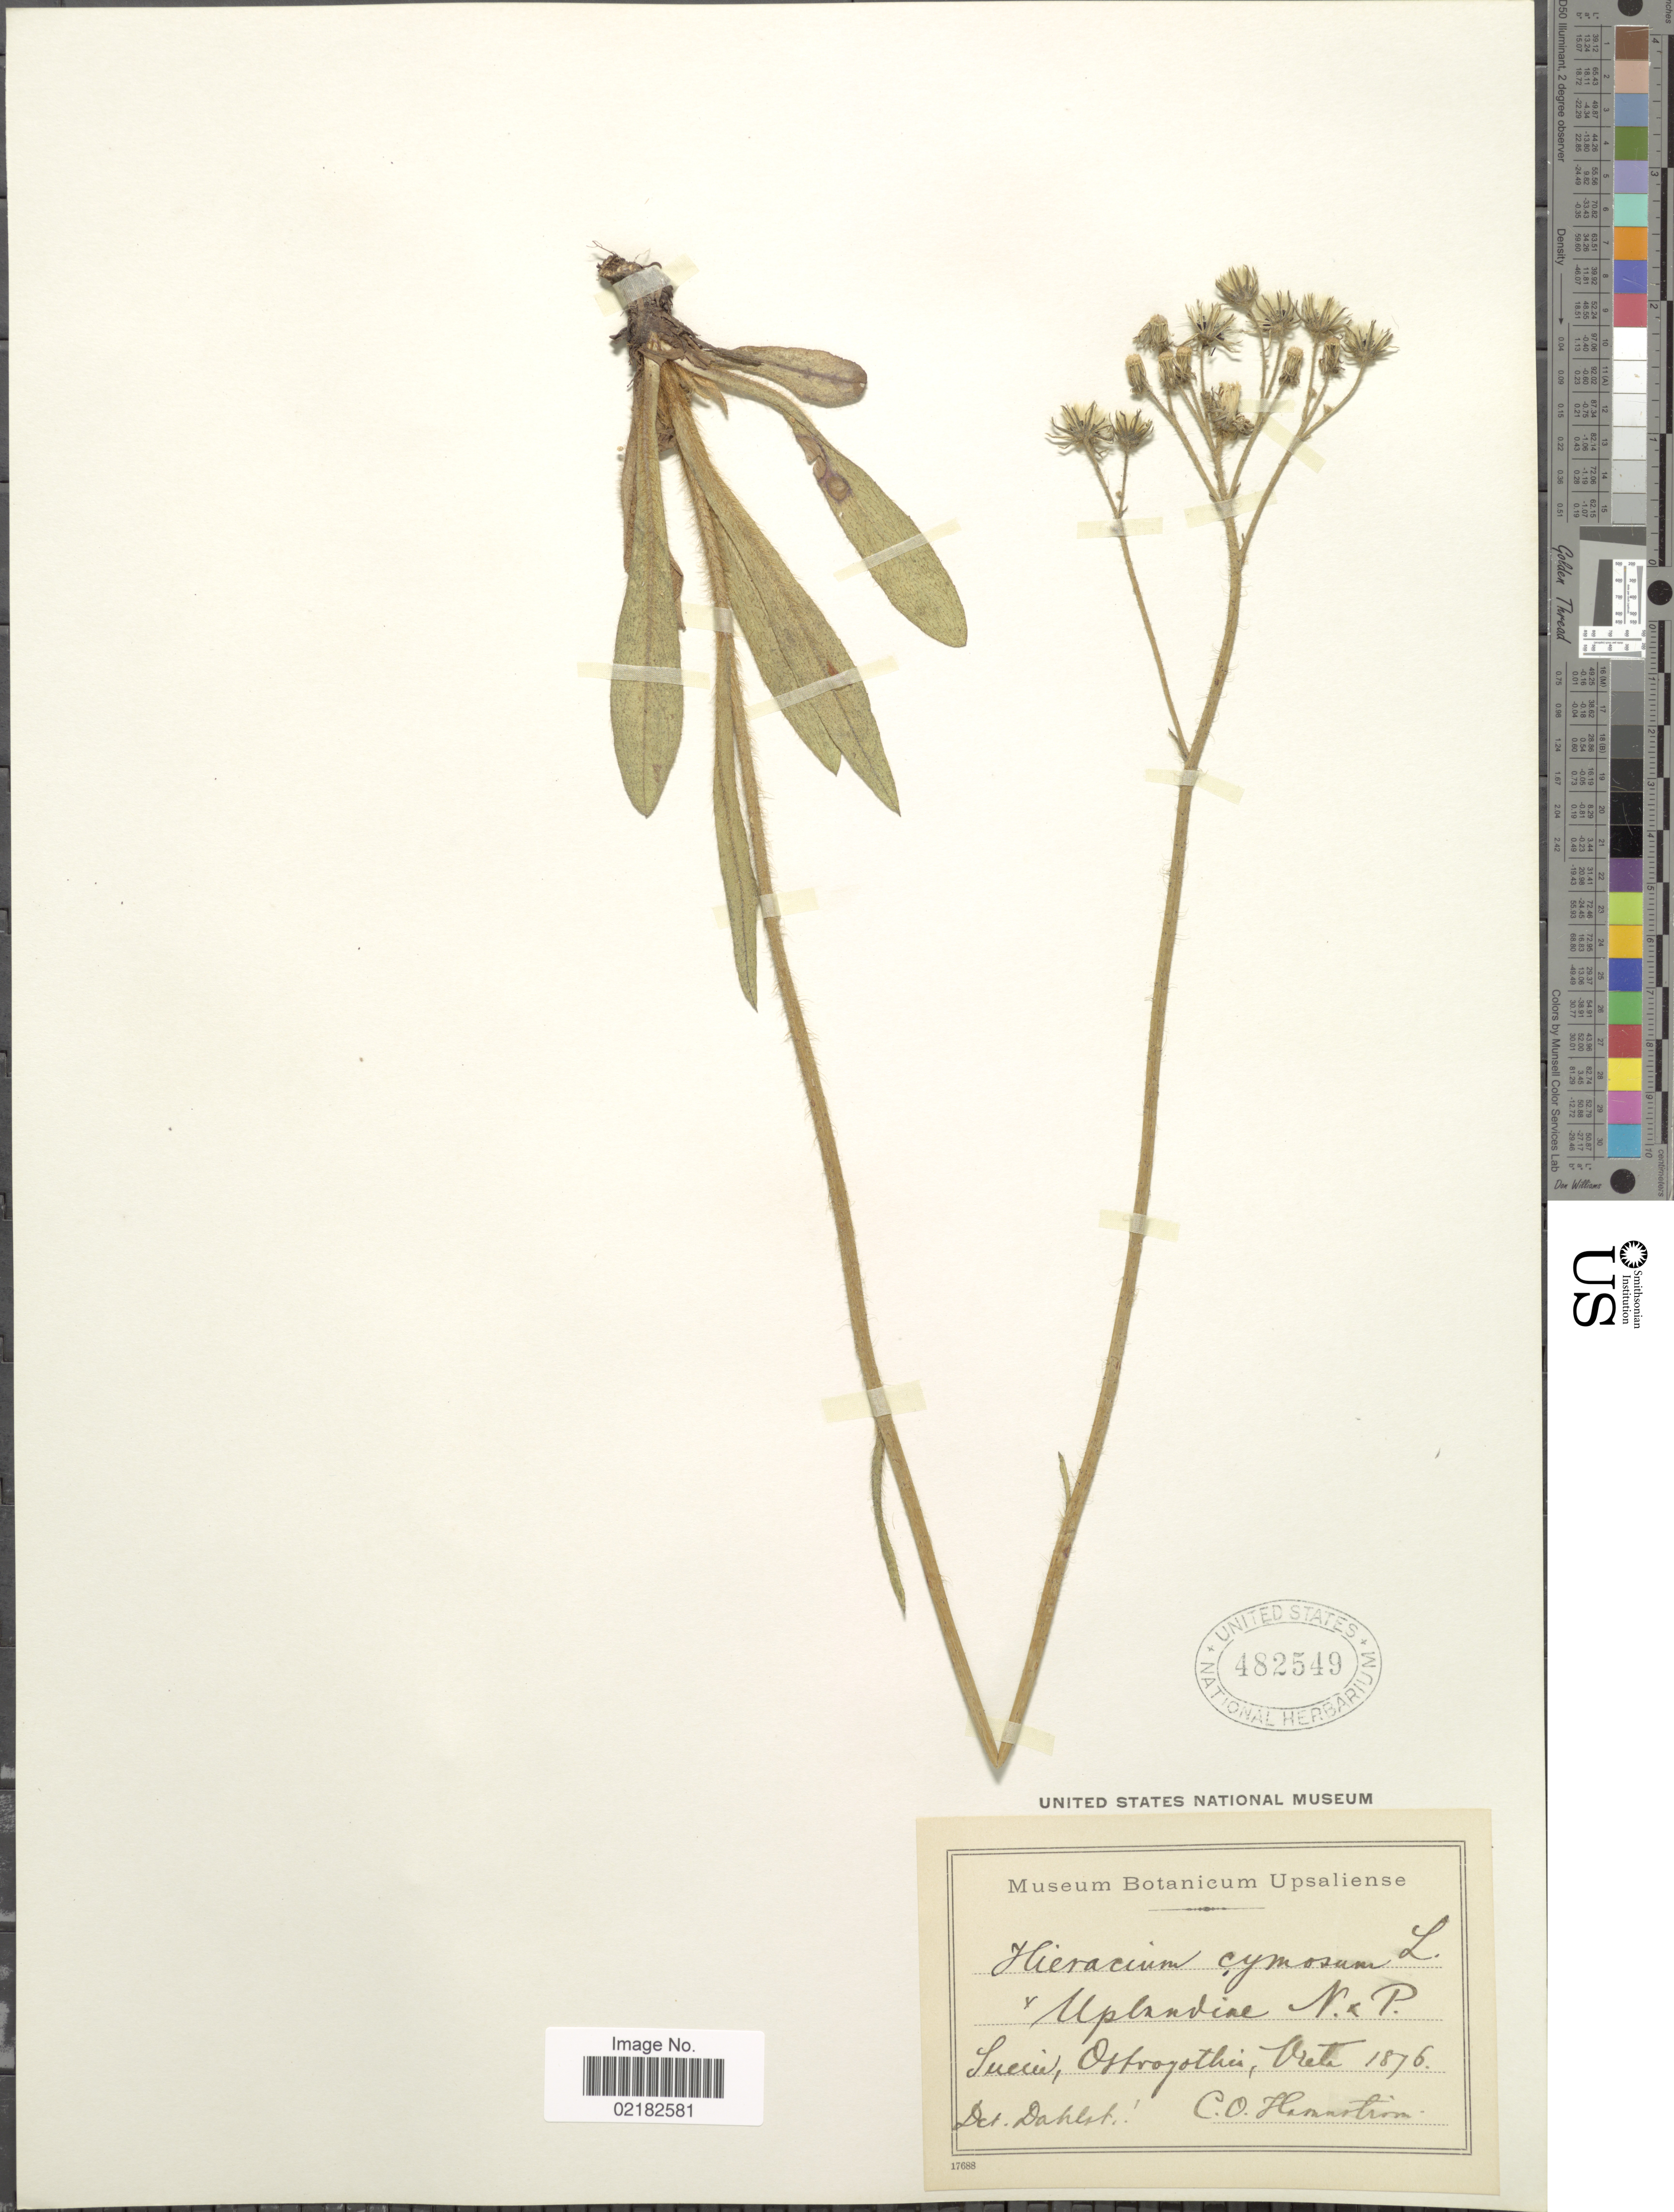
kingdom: Plantae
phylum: Tracheophyta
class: Magnoliopsida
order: Asterales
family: Asteraceae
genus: Pilosella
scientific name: Pilosella cymiflora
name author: (Näg. & Peter) S. Bräut. & Greuter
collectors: C. Hamnstrom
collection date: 1876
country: Sweden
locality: Suecia, Ostrogothia, Vreta.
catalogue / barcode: US 482549